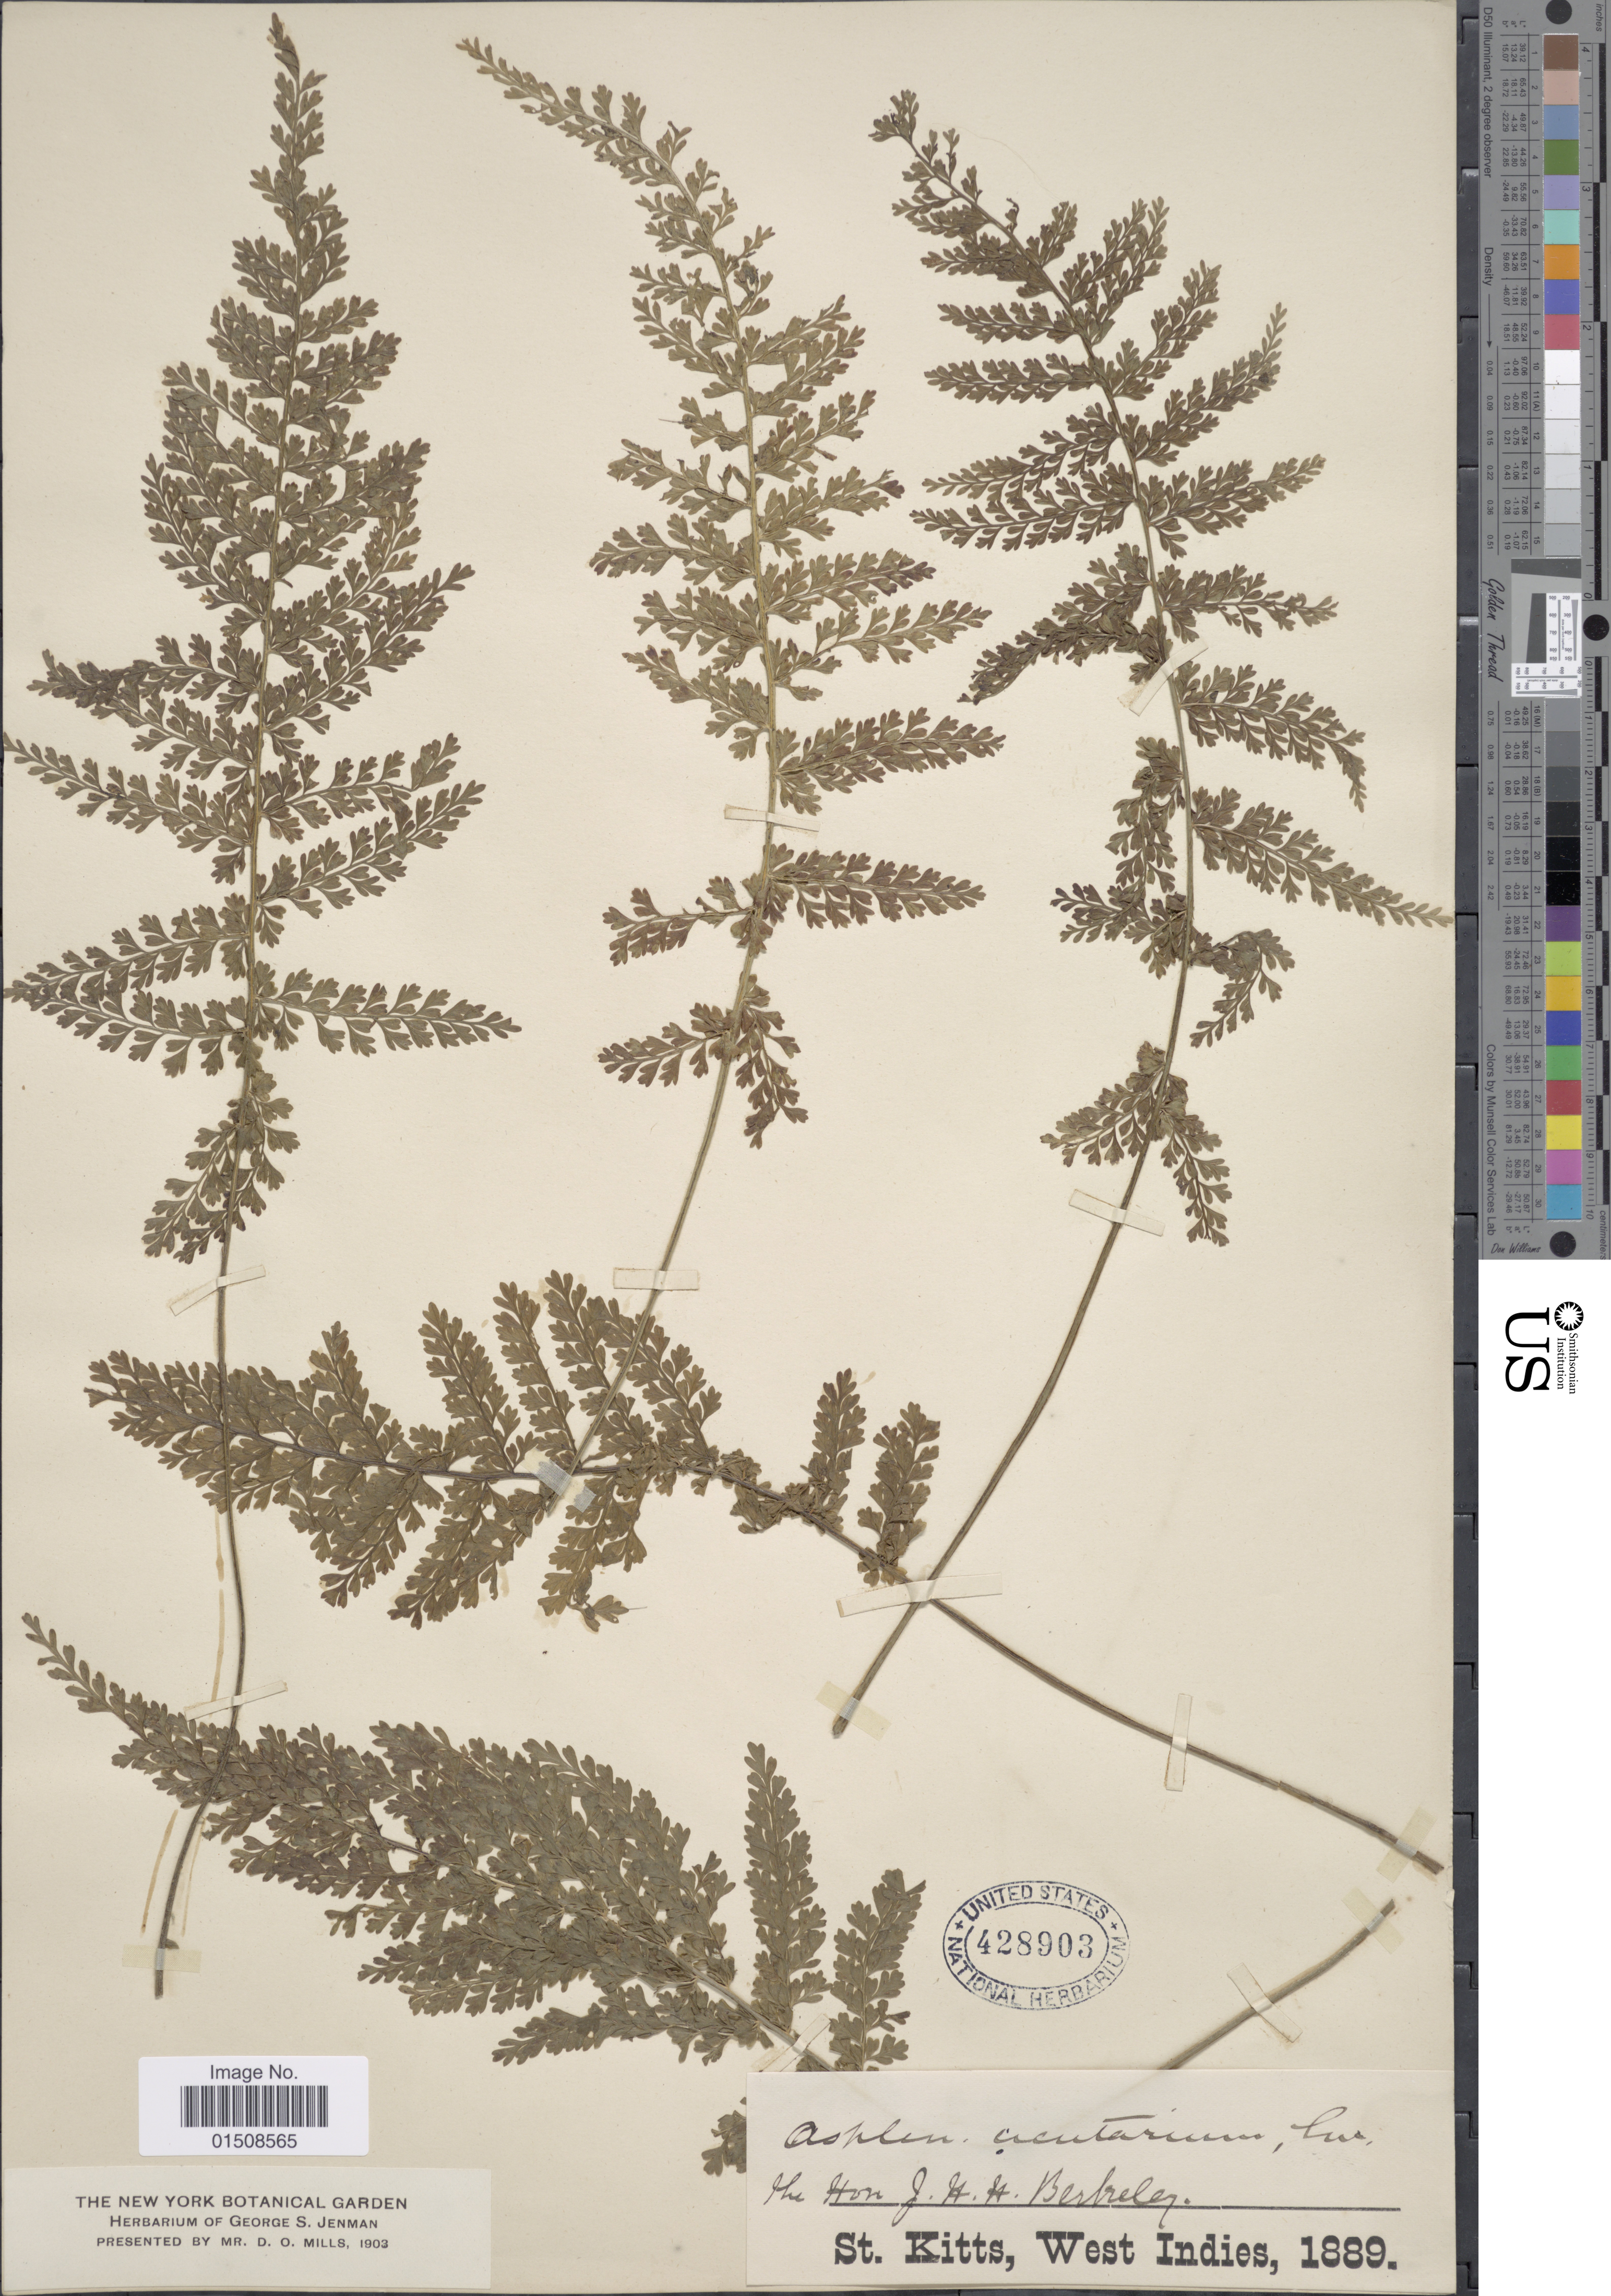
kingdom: Plantae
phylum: Tracheophyta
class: Polypodiopsida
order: Polypodiales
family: Aspleniaceae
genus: Asplenium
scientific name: Asplenium cristatum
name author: Lam.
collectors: J. Berkeley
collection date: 1889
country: St. Christopher-Nevis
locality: St. Kitts, West Indies.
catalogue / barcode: US 428903